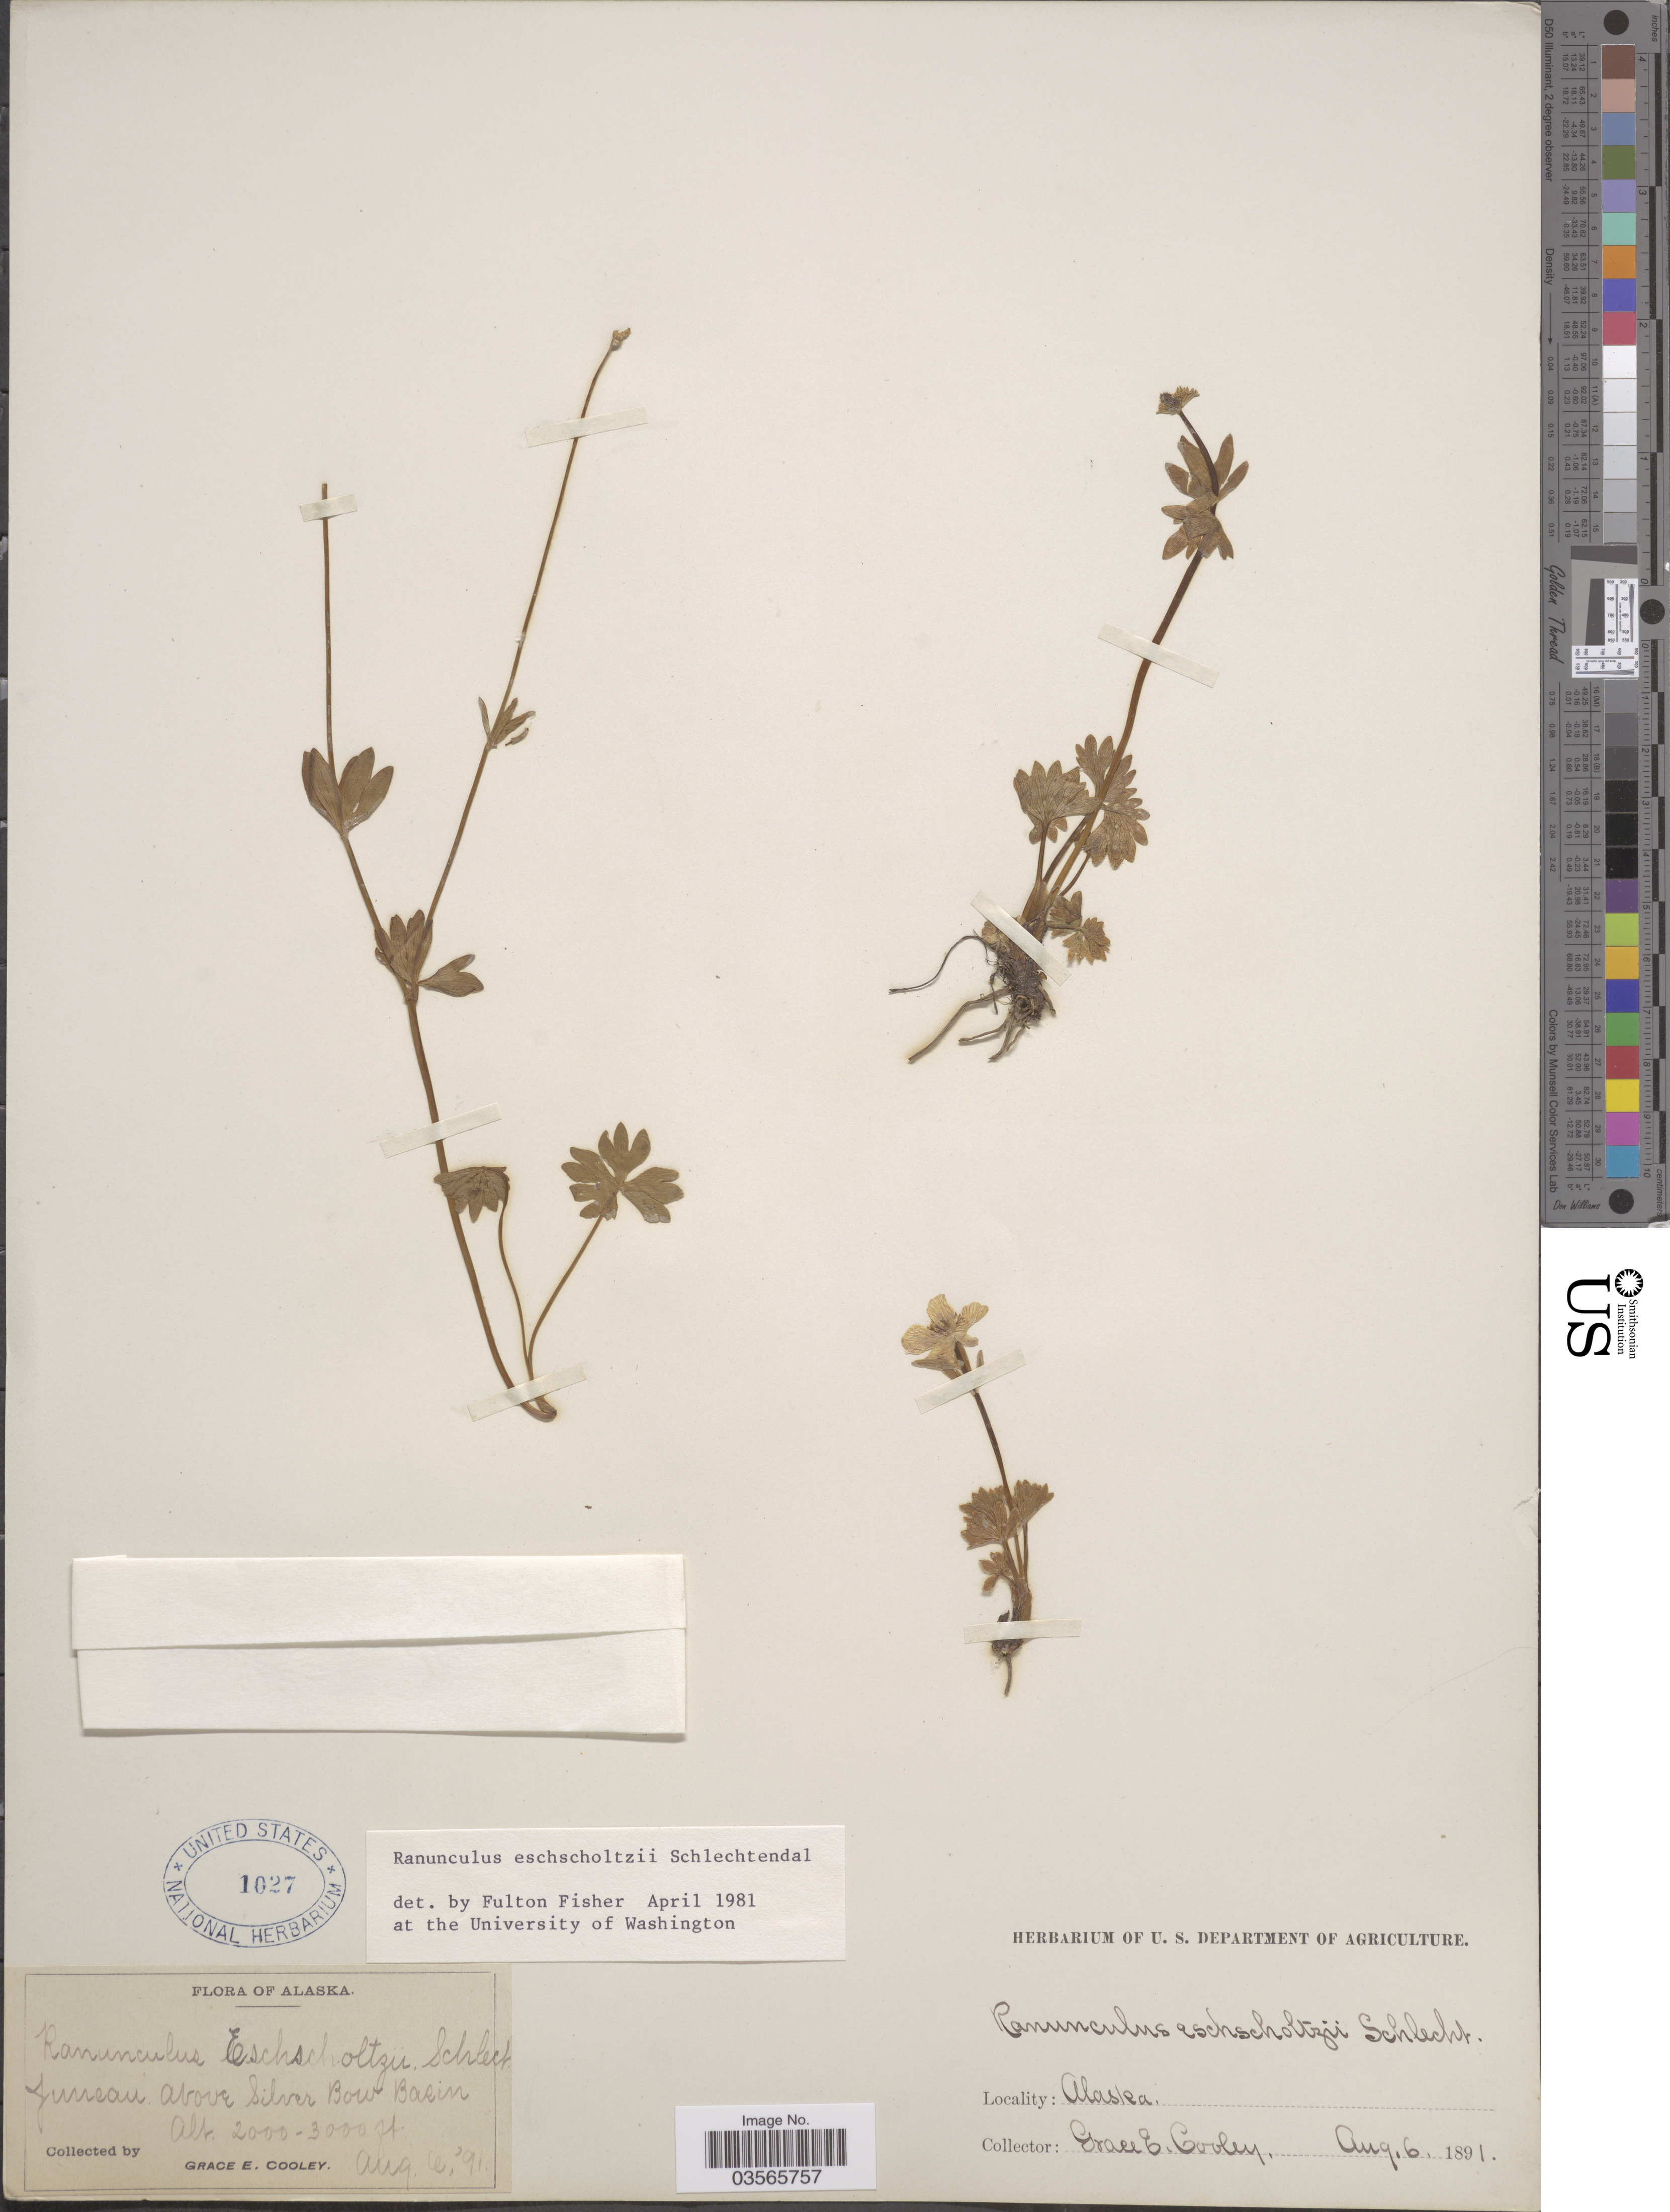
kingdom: Plantae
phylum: Tracheophyta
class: Magnoliopsida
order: Ranunculales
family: Ranunculaceae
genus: Ranunculus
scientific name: Ranunculus eschscholtzii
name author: Schltdl.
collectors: G. E. Cooley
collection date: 1891-08-06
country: United States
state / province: Alaska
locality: Above Silver Bow Basin.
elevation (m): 610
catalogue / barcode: US 1027